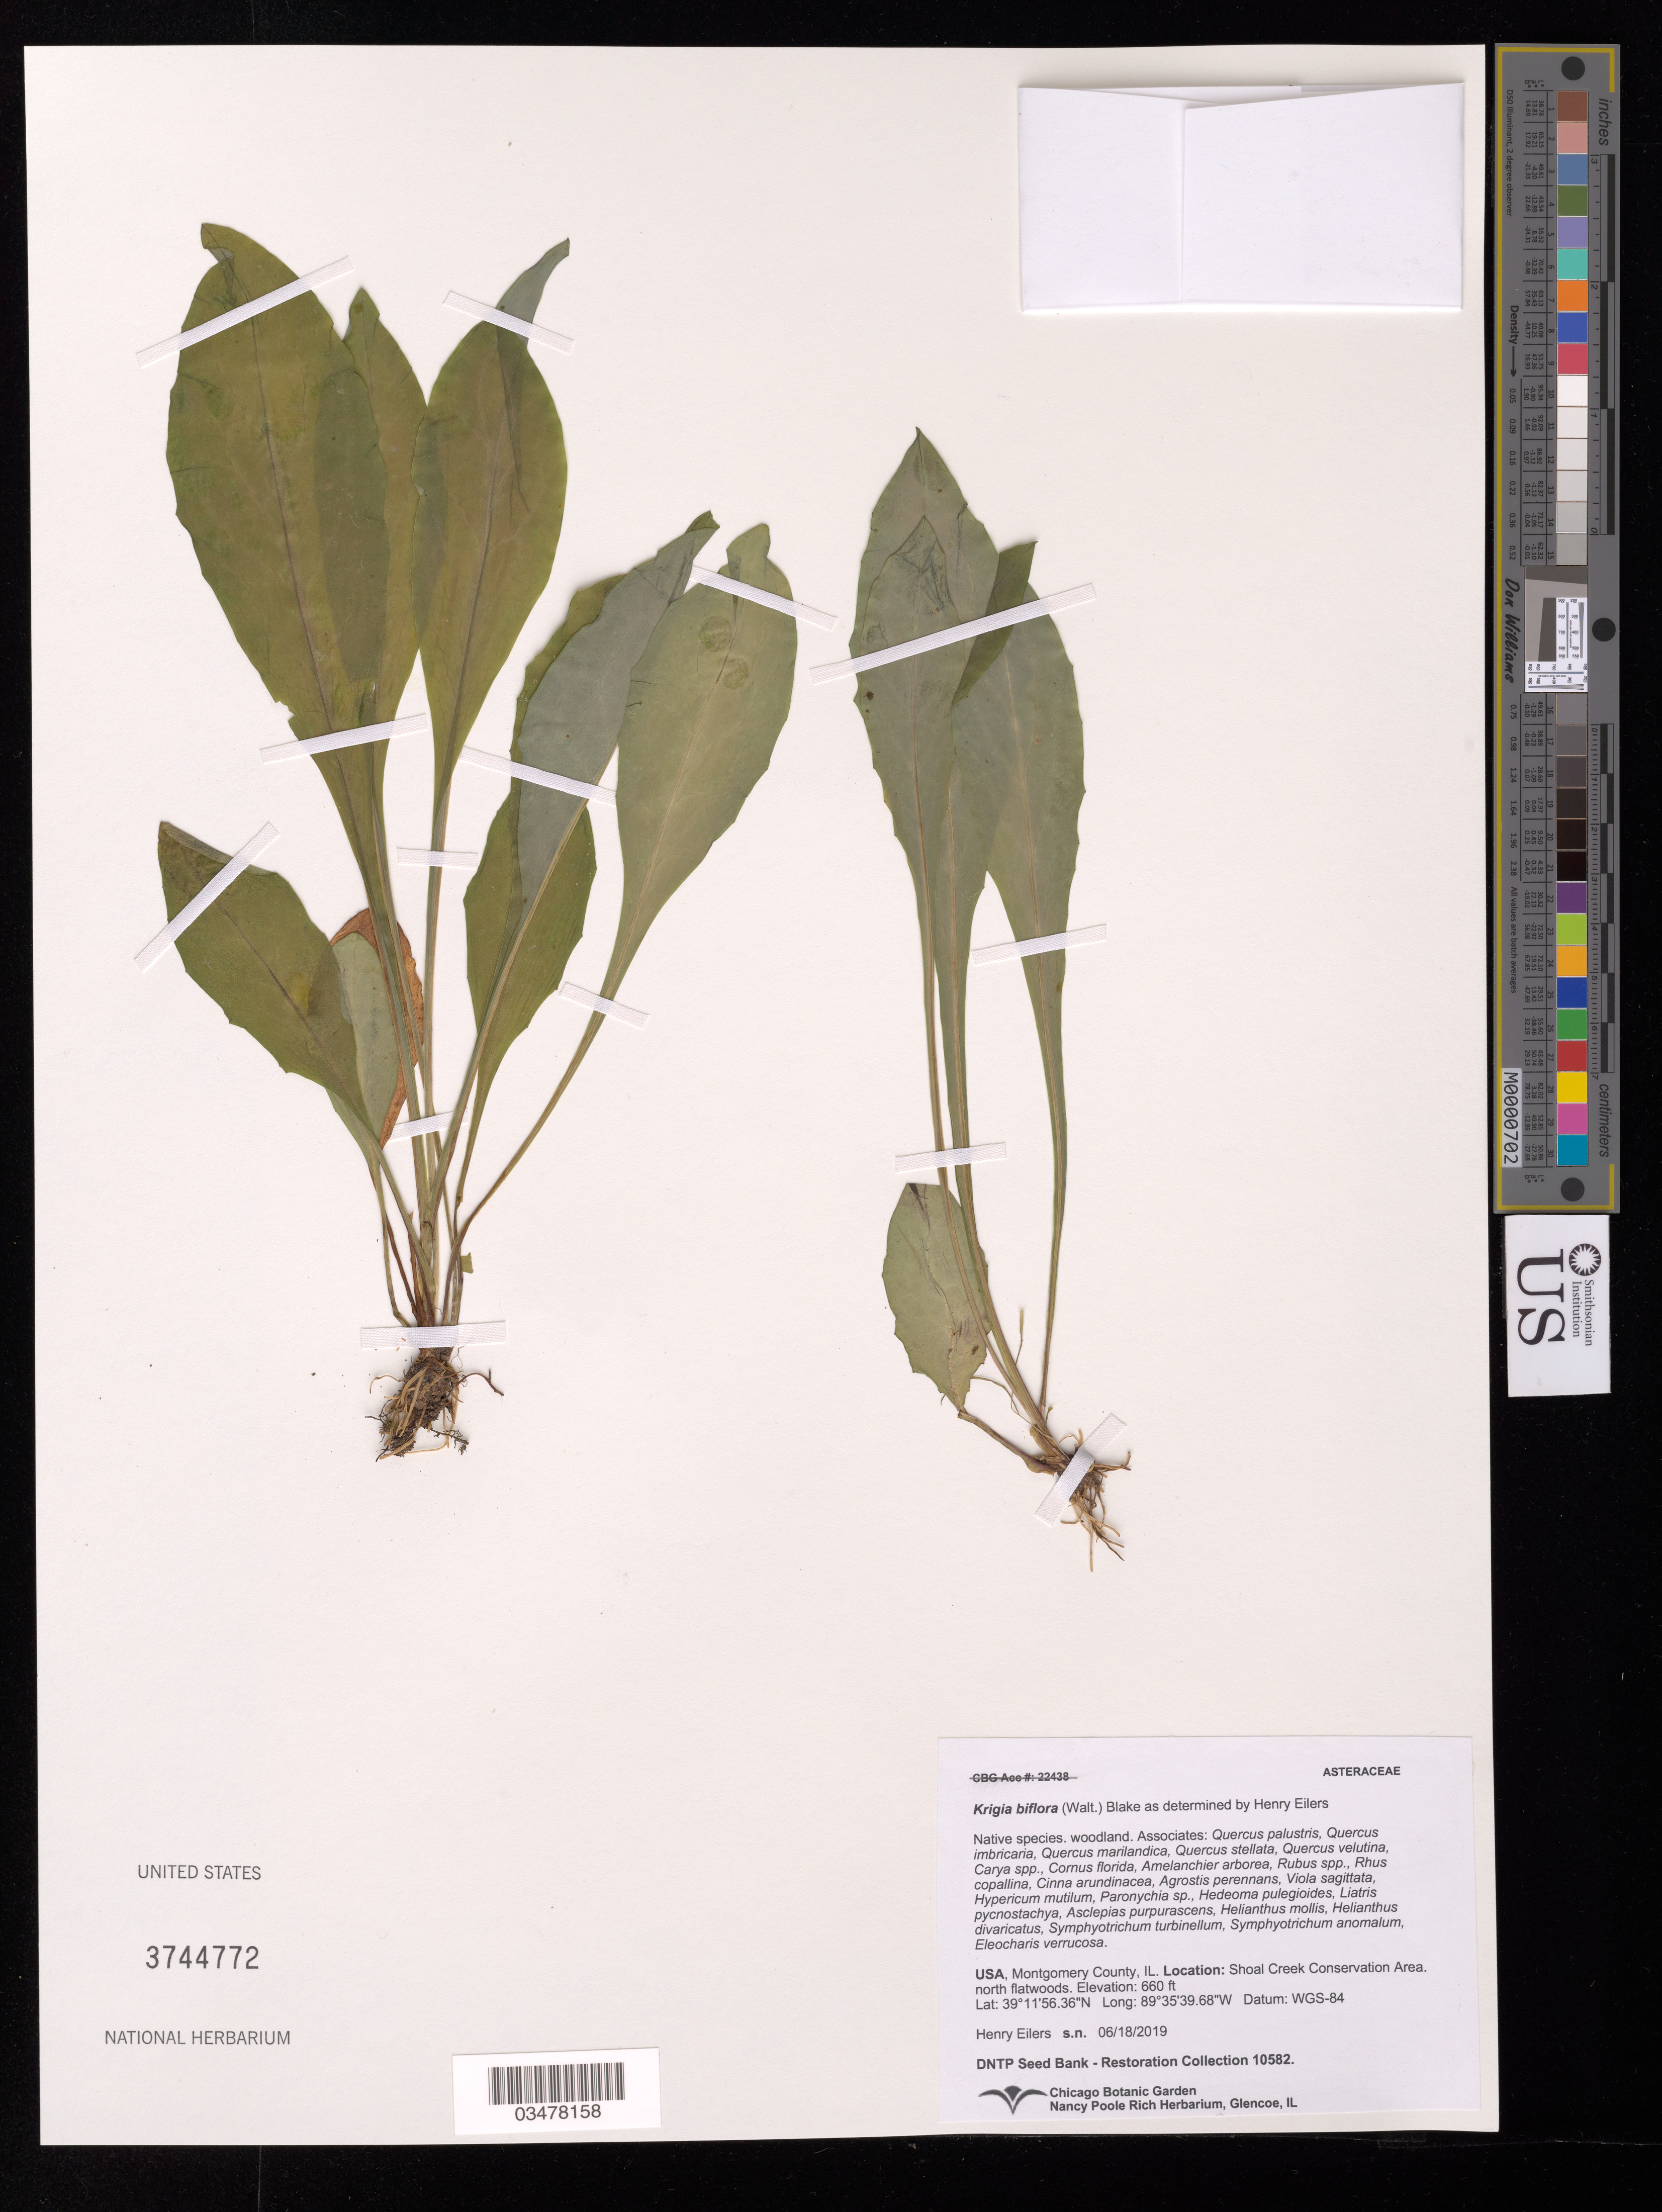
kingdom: Plantae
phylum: Tracheophyta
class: Magnoliopsida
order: Asterales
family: Asteraceae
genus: Krigia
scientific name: Krigia biflora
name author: (Walter) S.F. Blake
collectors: H. Eilers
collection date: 2019-06-18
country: United States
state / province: Illinois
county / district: Montgomery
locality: Shoal Creek Conservation Area, north flatwoods.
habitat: Carya sp., Cornus florida, Viola sagittata, Paronychia sp., etc.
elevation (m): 201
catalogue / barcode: US 3744772